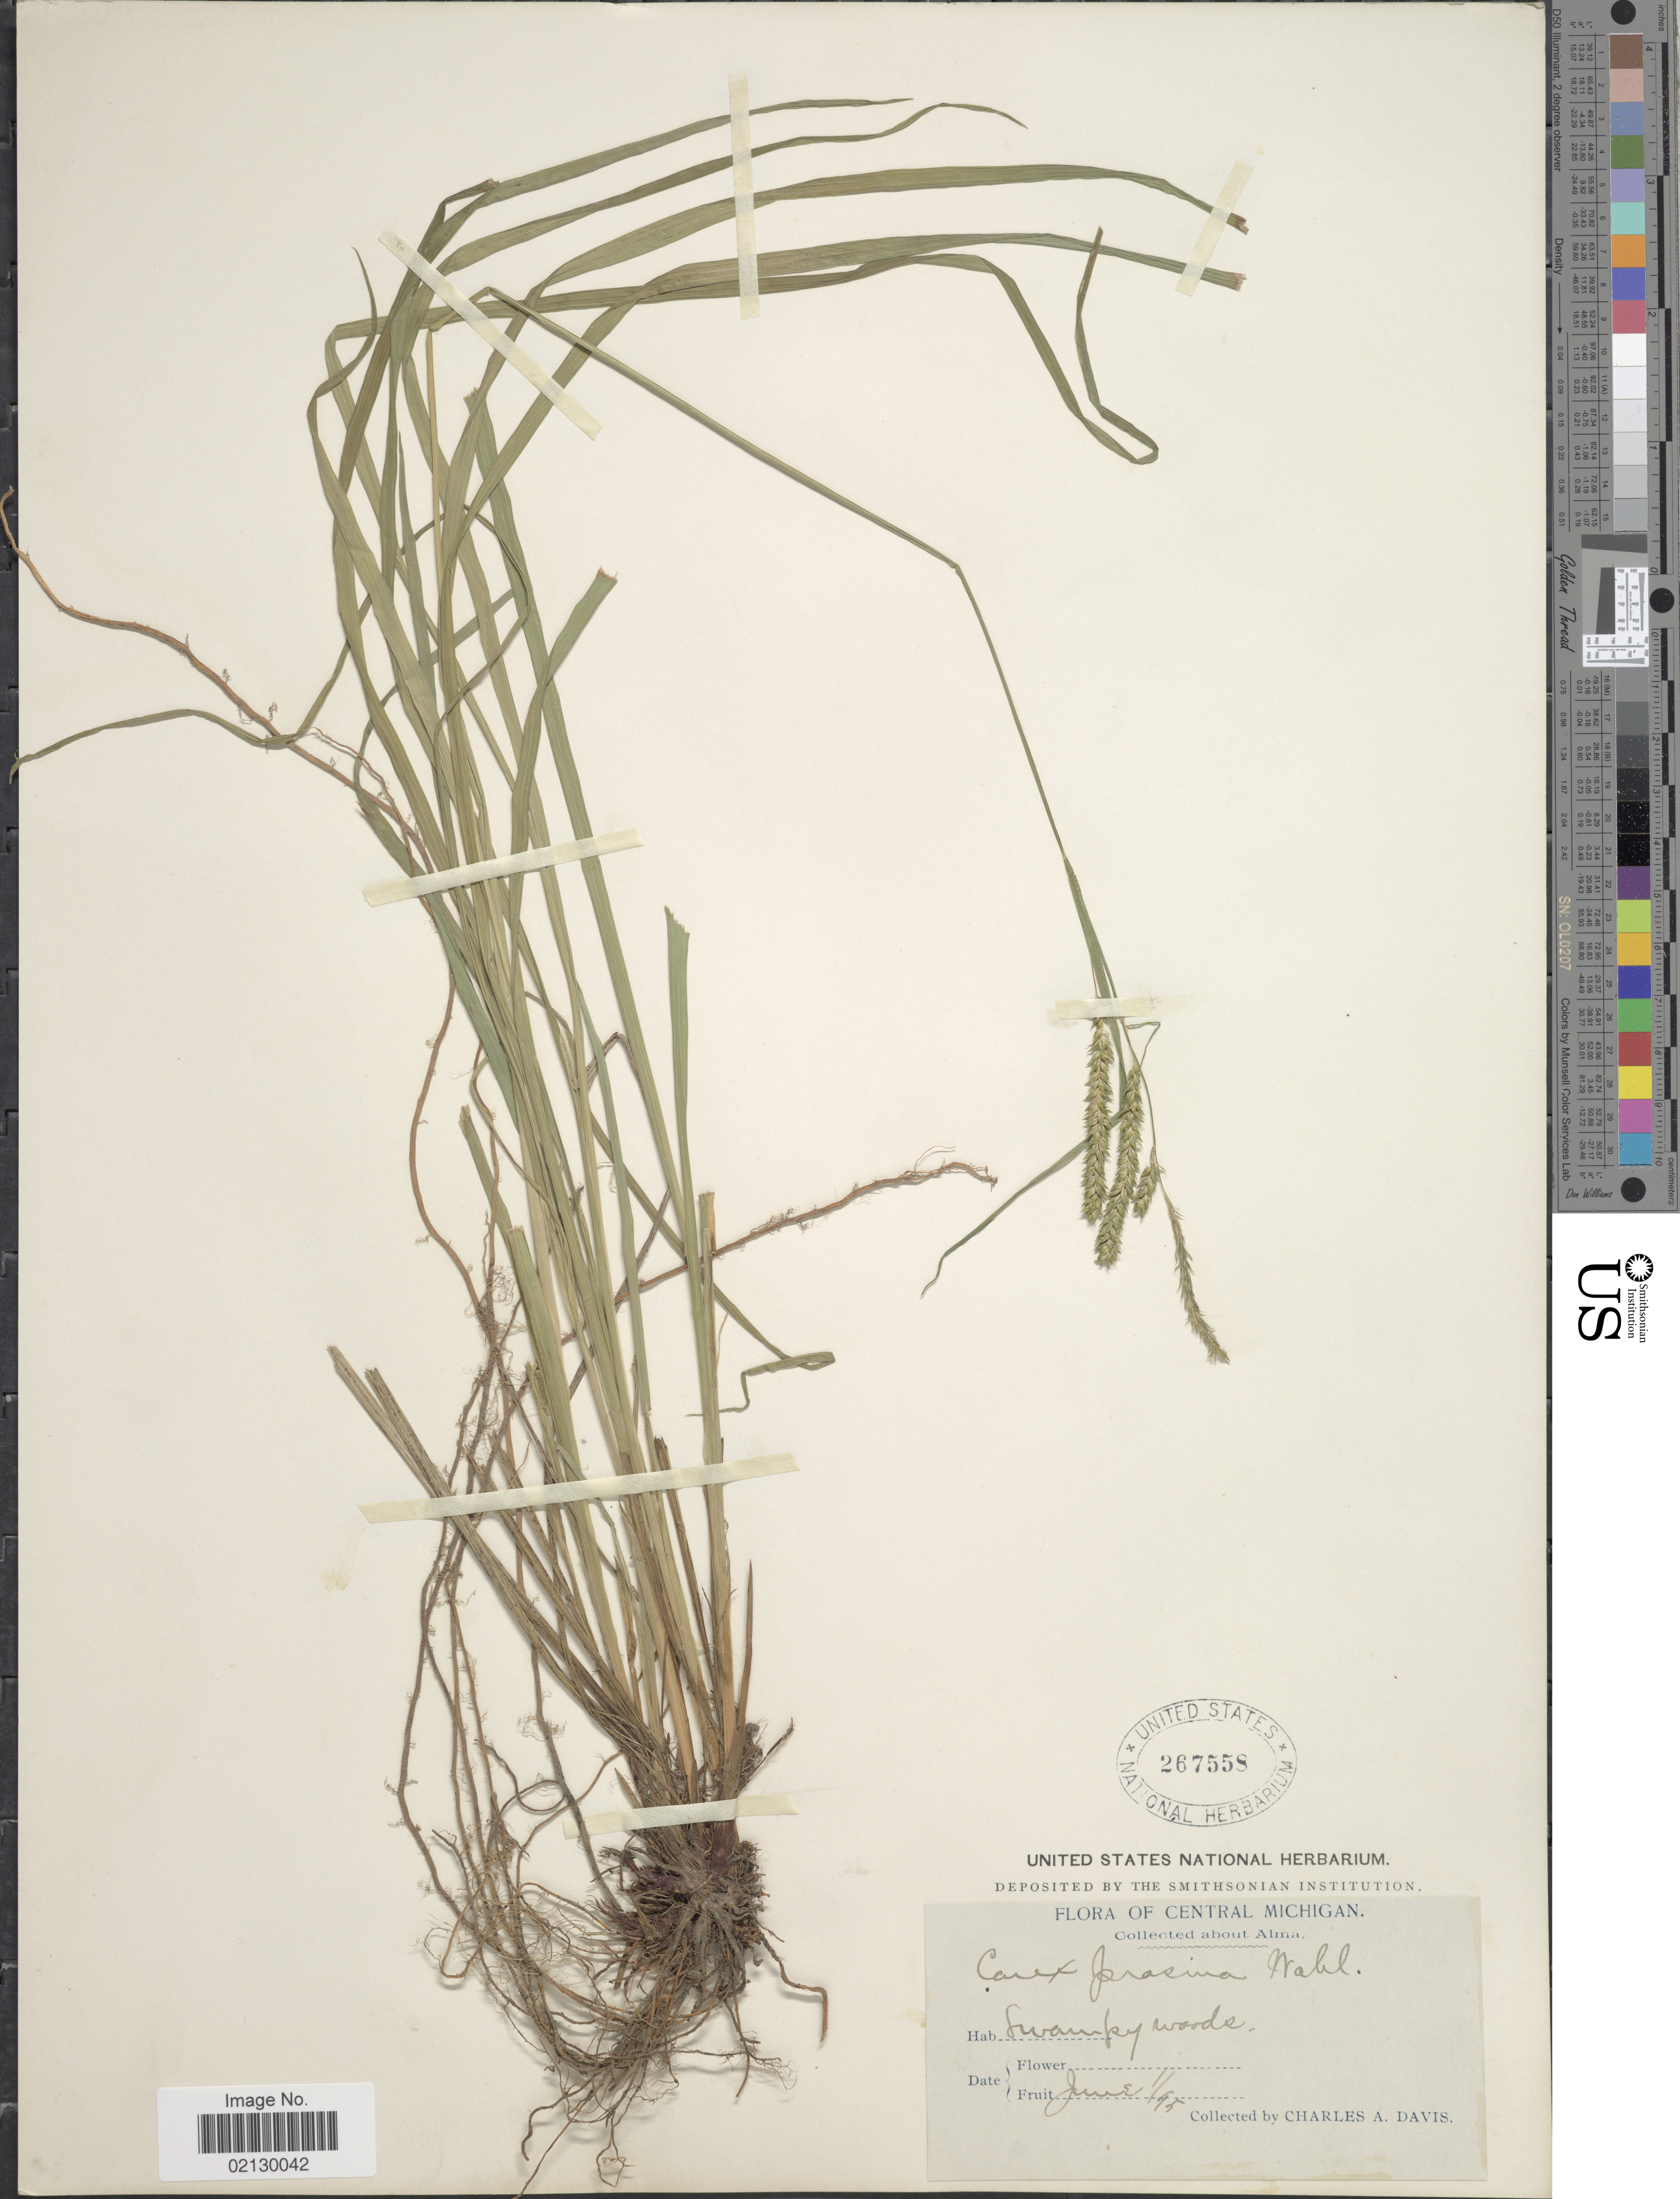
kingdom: Plantae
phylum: Tracheophyta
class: Liliopsida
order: Poales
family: Cyperaceae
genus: Carex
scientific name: Carex prasina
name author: Wahlenb.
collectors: C. Davis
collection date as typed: Transcribed d/m/y: 1/6/95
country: United States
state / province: Michigan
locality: Central Michigan, about Alma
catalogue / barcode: US 267558